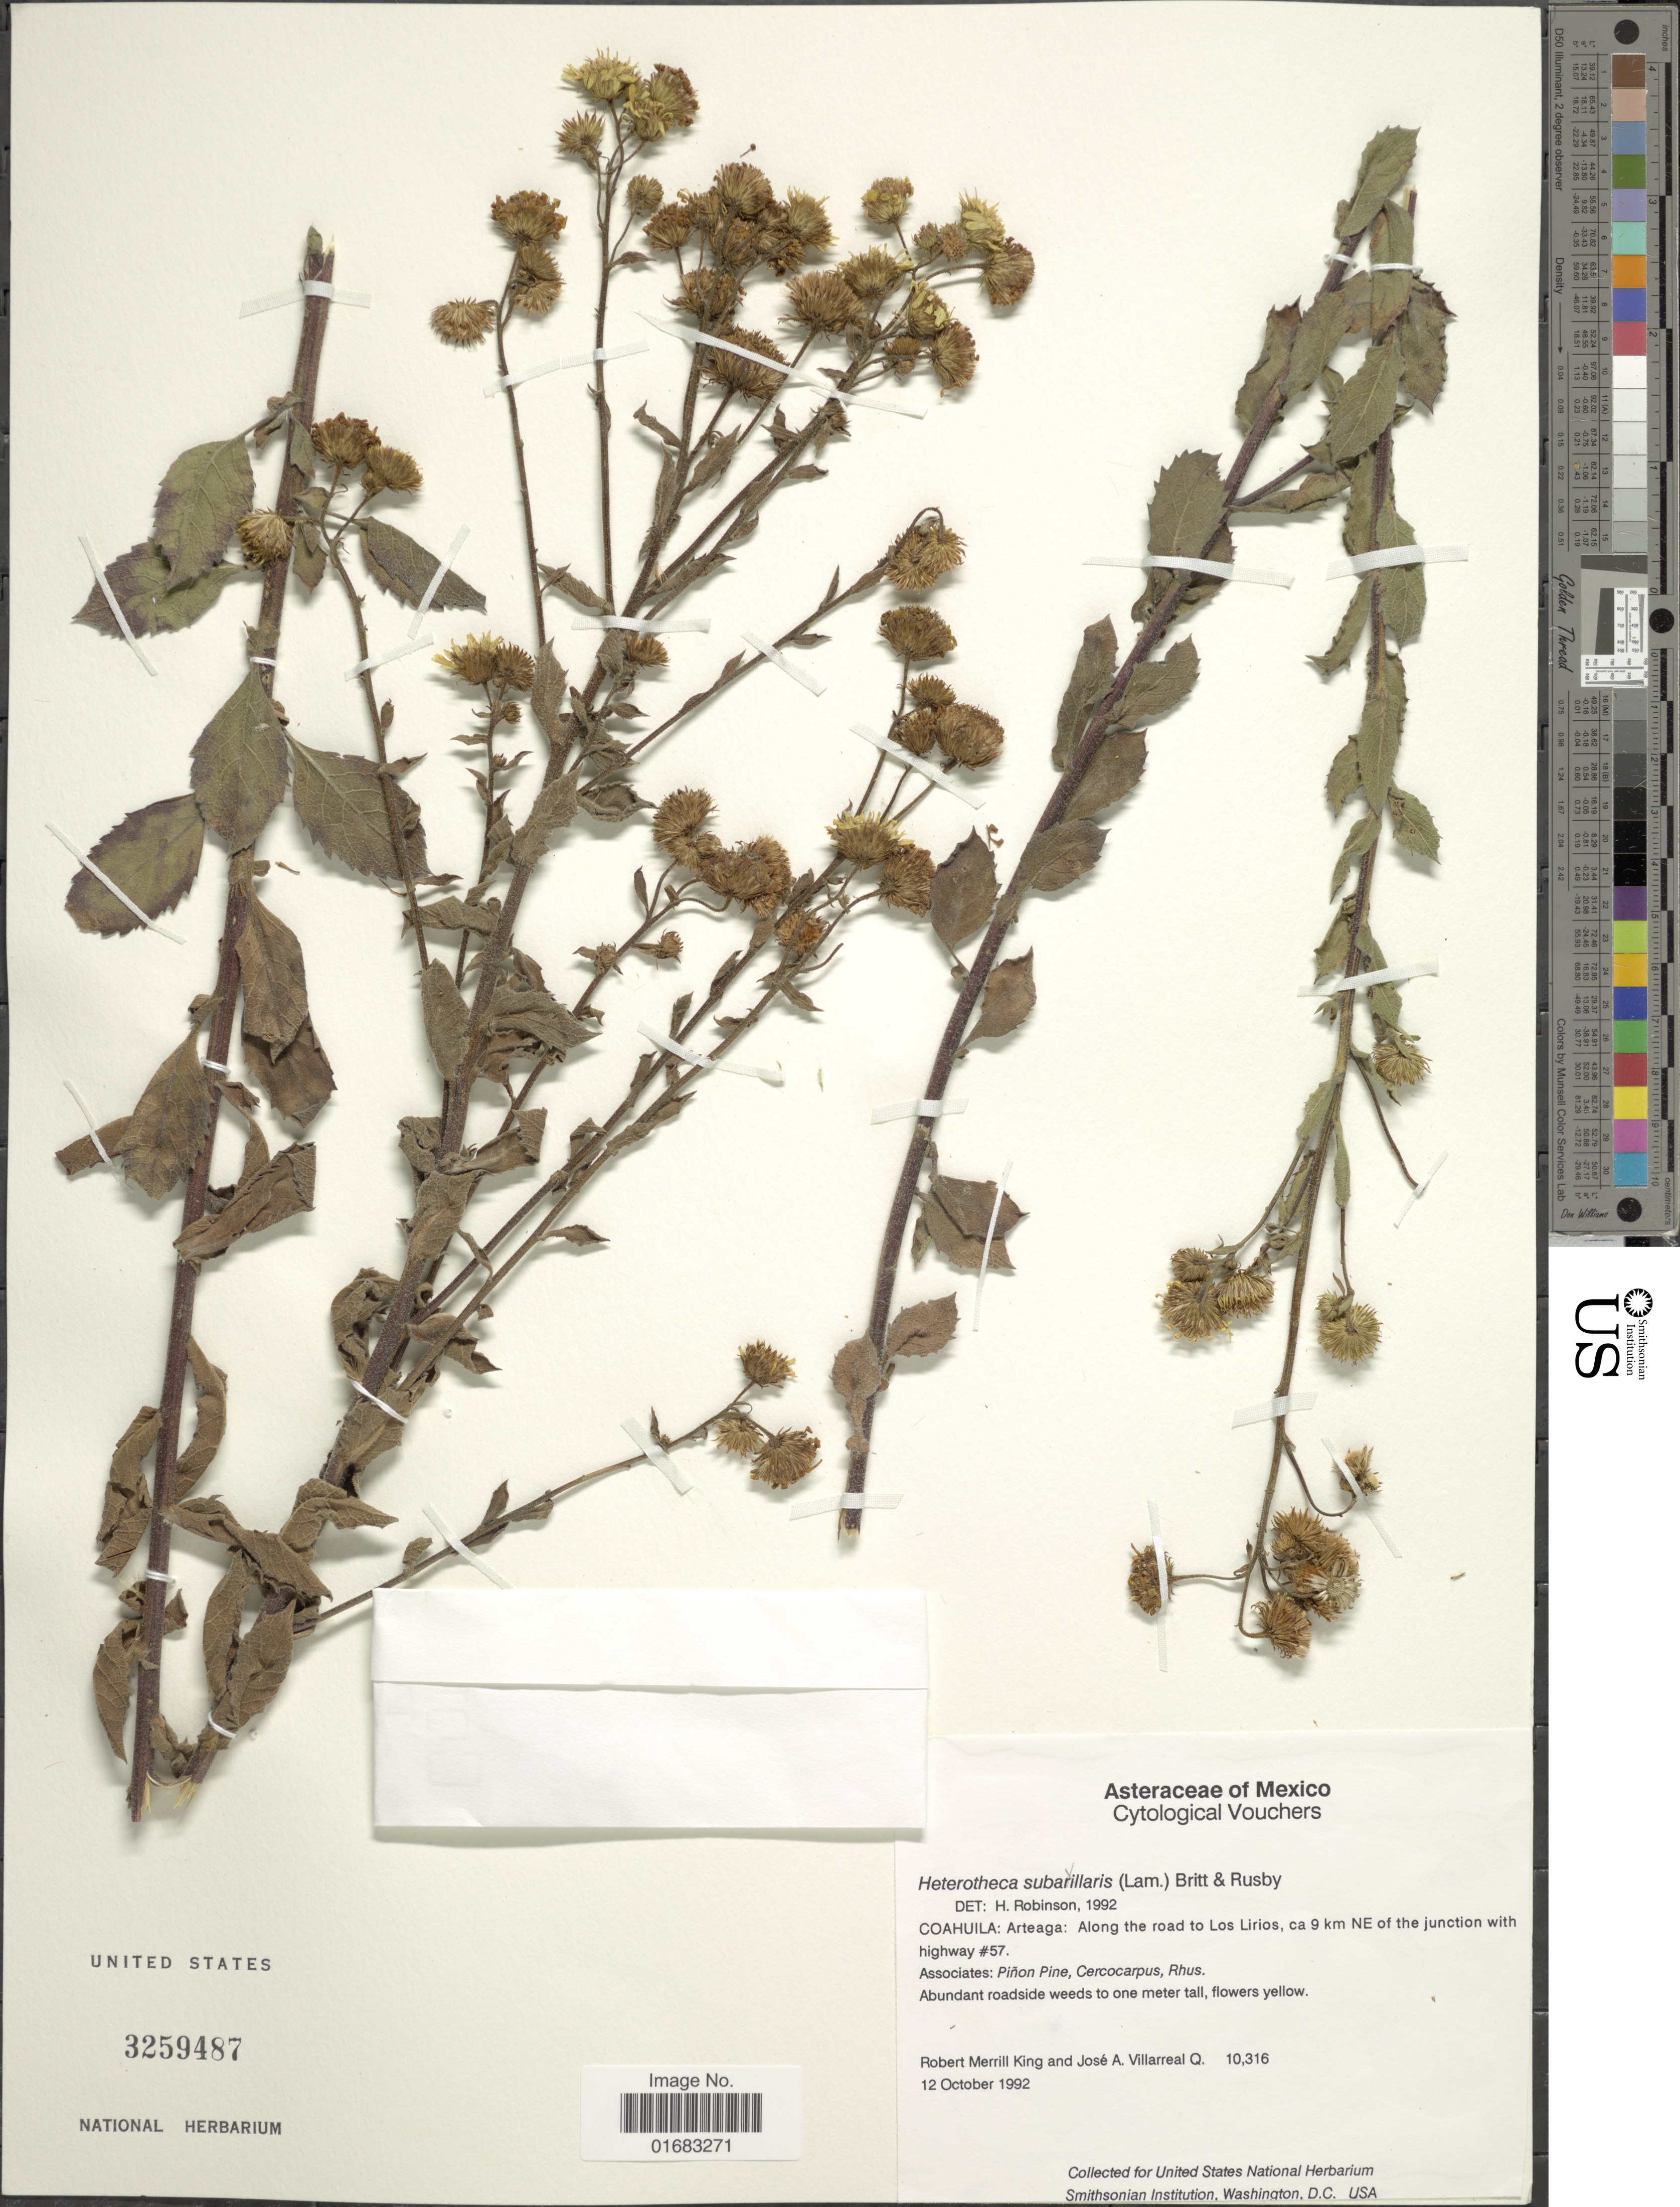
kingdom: Plantae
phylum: Tracheophyta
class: Magnoliopsida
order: Asterales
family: Asteraceae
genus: Heterotheca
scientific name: Heterotheca subaxillaris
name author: (Lam.) Britton & Rusby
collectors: R. M. King & J. Villarreal-Quintanilla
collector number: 10316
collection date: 1992-10-12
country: Mexico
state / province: Coahuila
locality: Coahuila: Arteaga: Along the road to Los Lirios, ca 9 km NE of the junction highway #57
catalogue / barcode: US 3259487